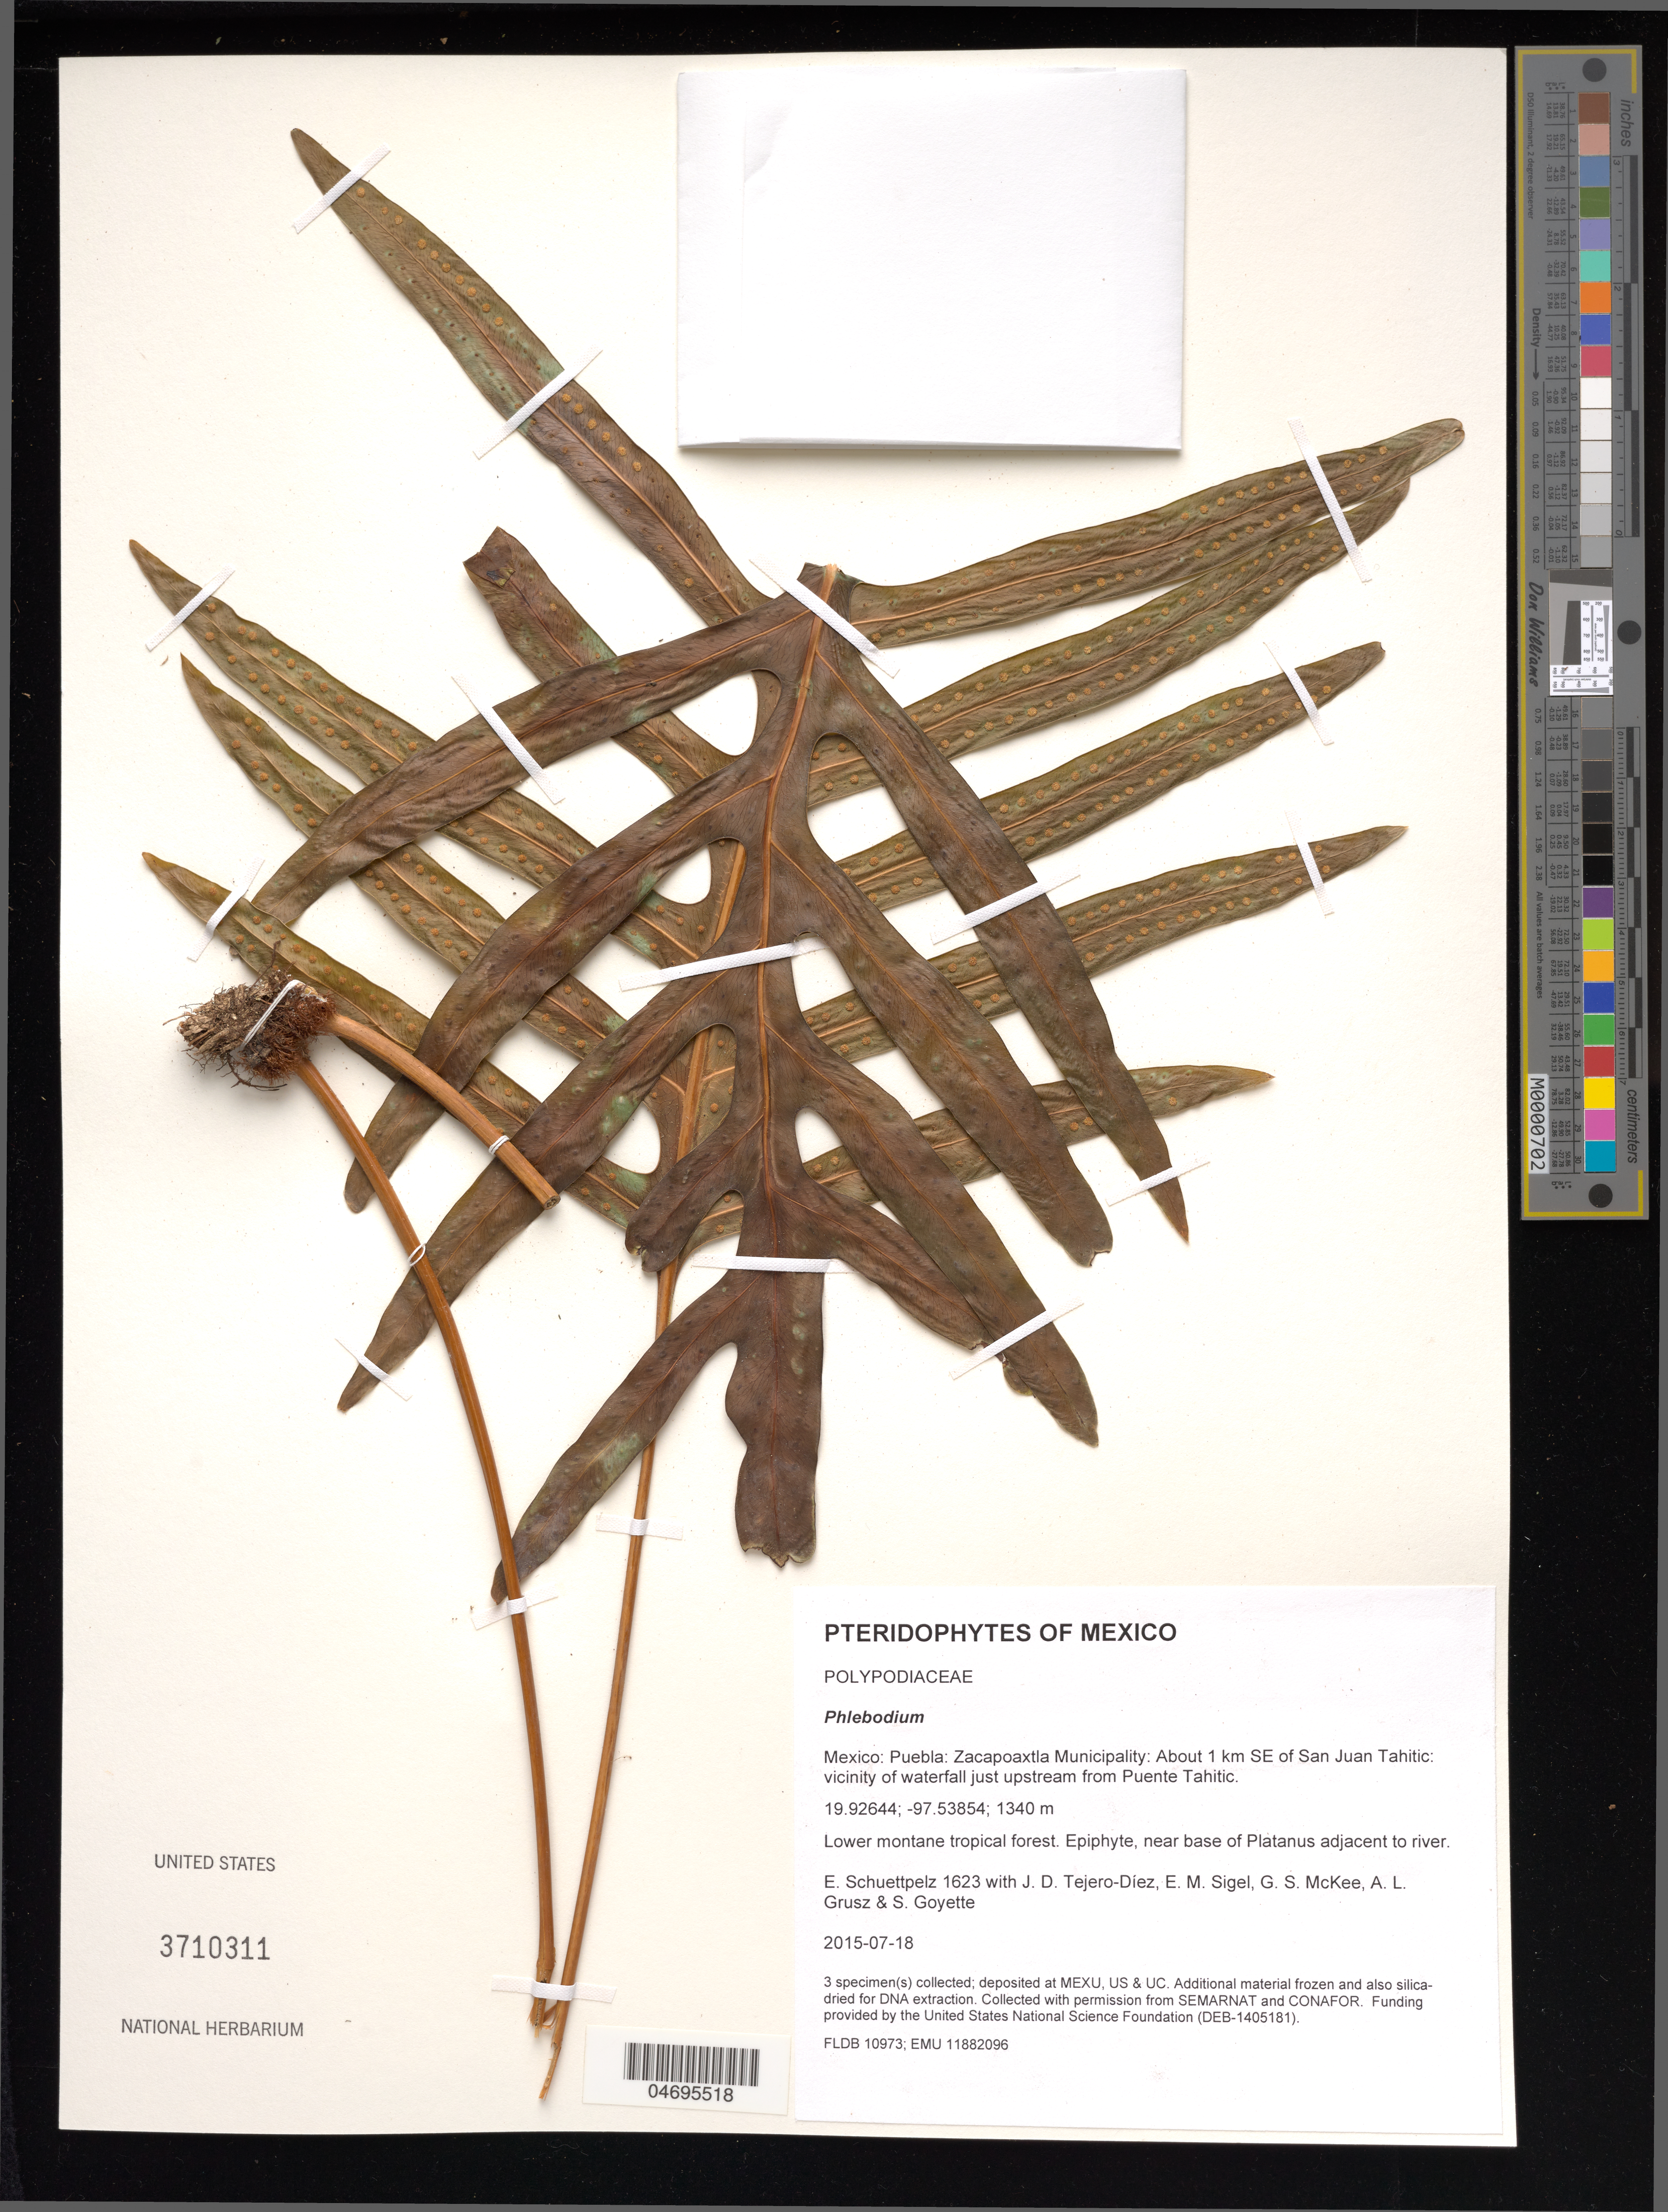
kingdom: Plantae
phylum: Tracheophyta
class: Polypodiopsida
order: Polypodiales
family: Polypodiaceae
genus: Phlebodium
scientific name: Phlebodium sp.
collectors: E. Schuettpelz, D. Tejero-Díez, E. M. Sigel, G. S. McKee & A. Grusz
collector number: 1623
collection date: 2015-07-18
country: Mexico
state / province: Puebla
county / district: Zacapoaxtla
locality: About 1 km SE of San Juan Tahitic: vicinity of waterfall just upstream from Puente Tahitic.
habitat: Lower montane tropical forest.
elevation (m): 1340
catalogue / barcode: US 3710311